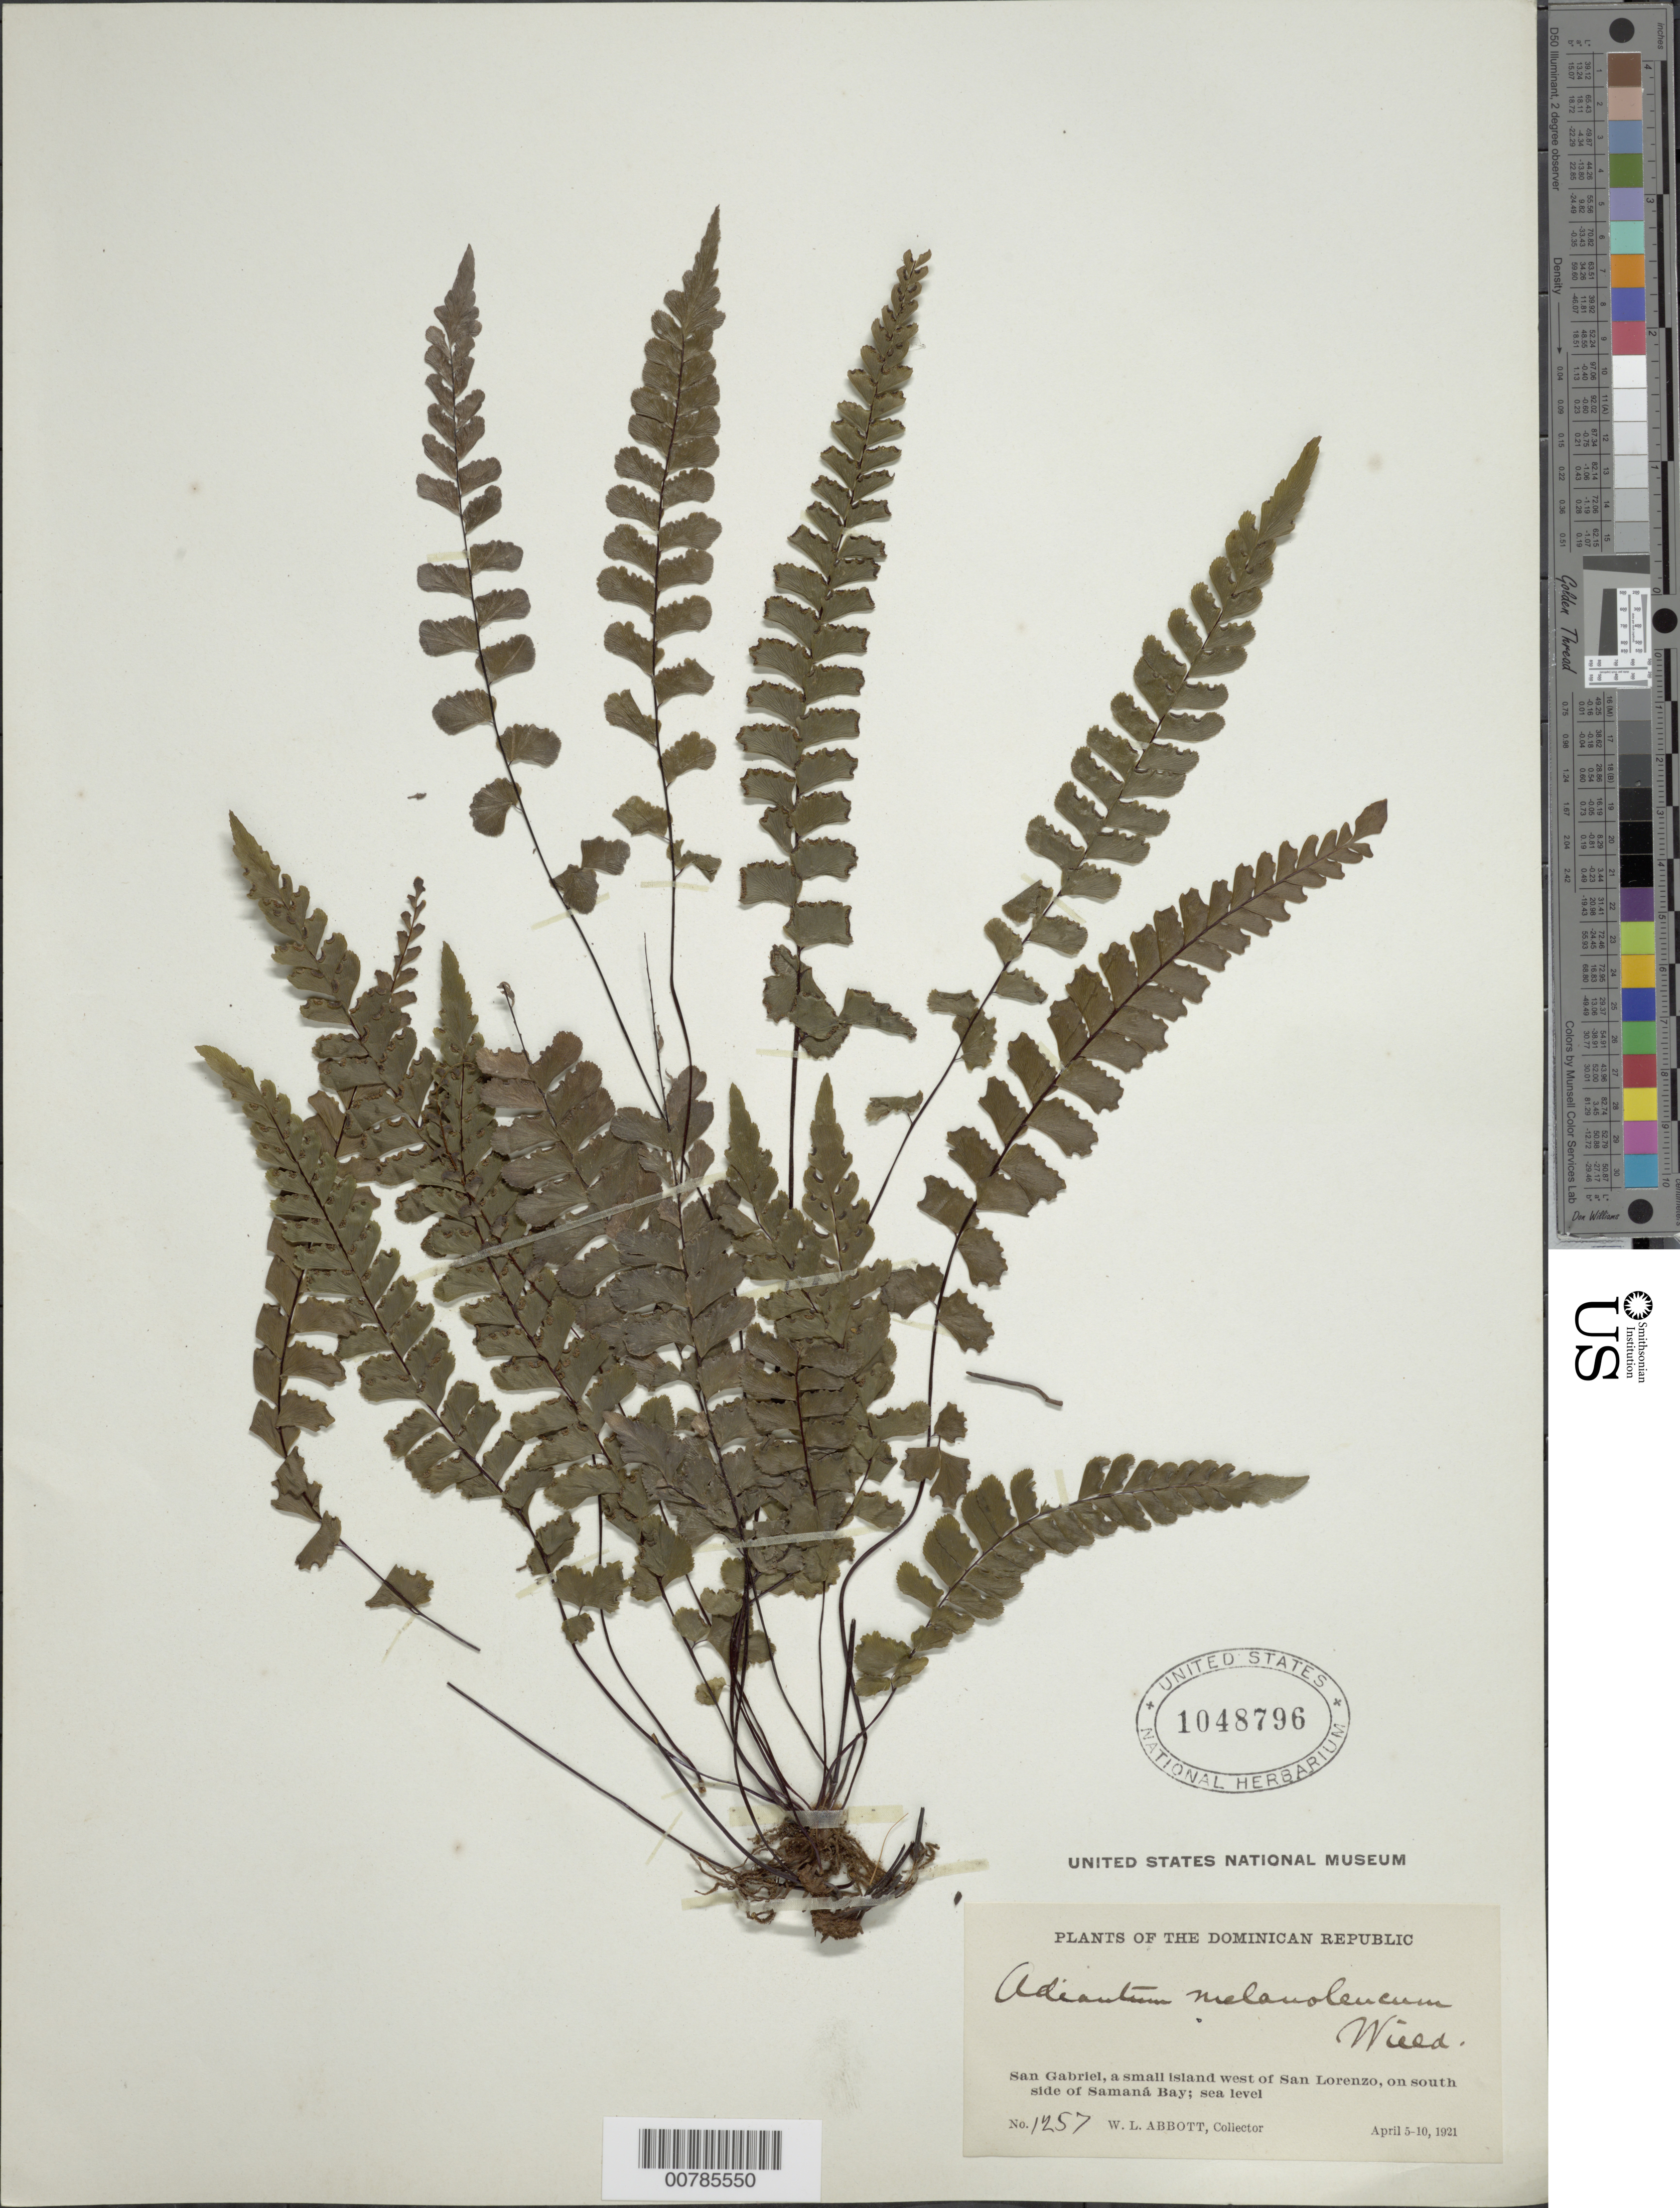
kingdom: Plantae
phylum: Tracheophyta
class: Polypodiopsida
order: Polypodiales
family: Pteridaceae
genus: Adiantum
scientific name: Adiantum melanoleucum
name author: Willd.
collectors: W. L. Abbott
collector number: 1257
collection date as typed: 05 Apr 1921 to 10 Apr 1921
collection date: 1921-04-05/1921-04-10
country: Dominican Republic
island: Hispaniola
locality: San Gabriel, a small island west of San Lorenzo, south side of Samaná Bay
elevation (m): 0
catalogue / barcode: US 1048796